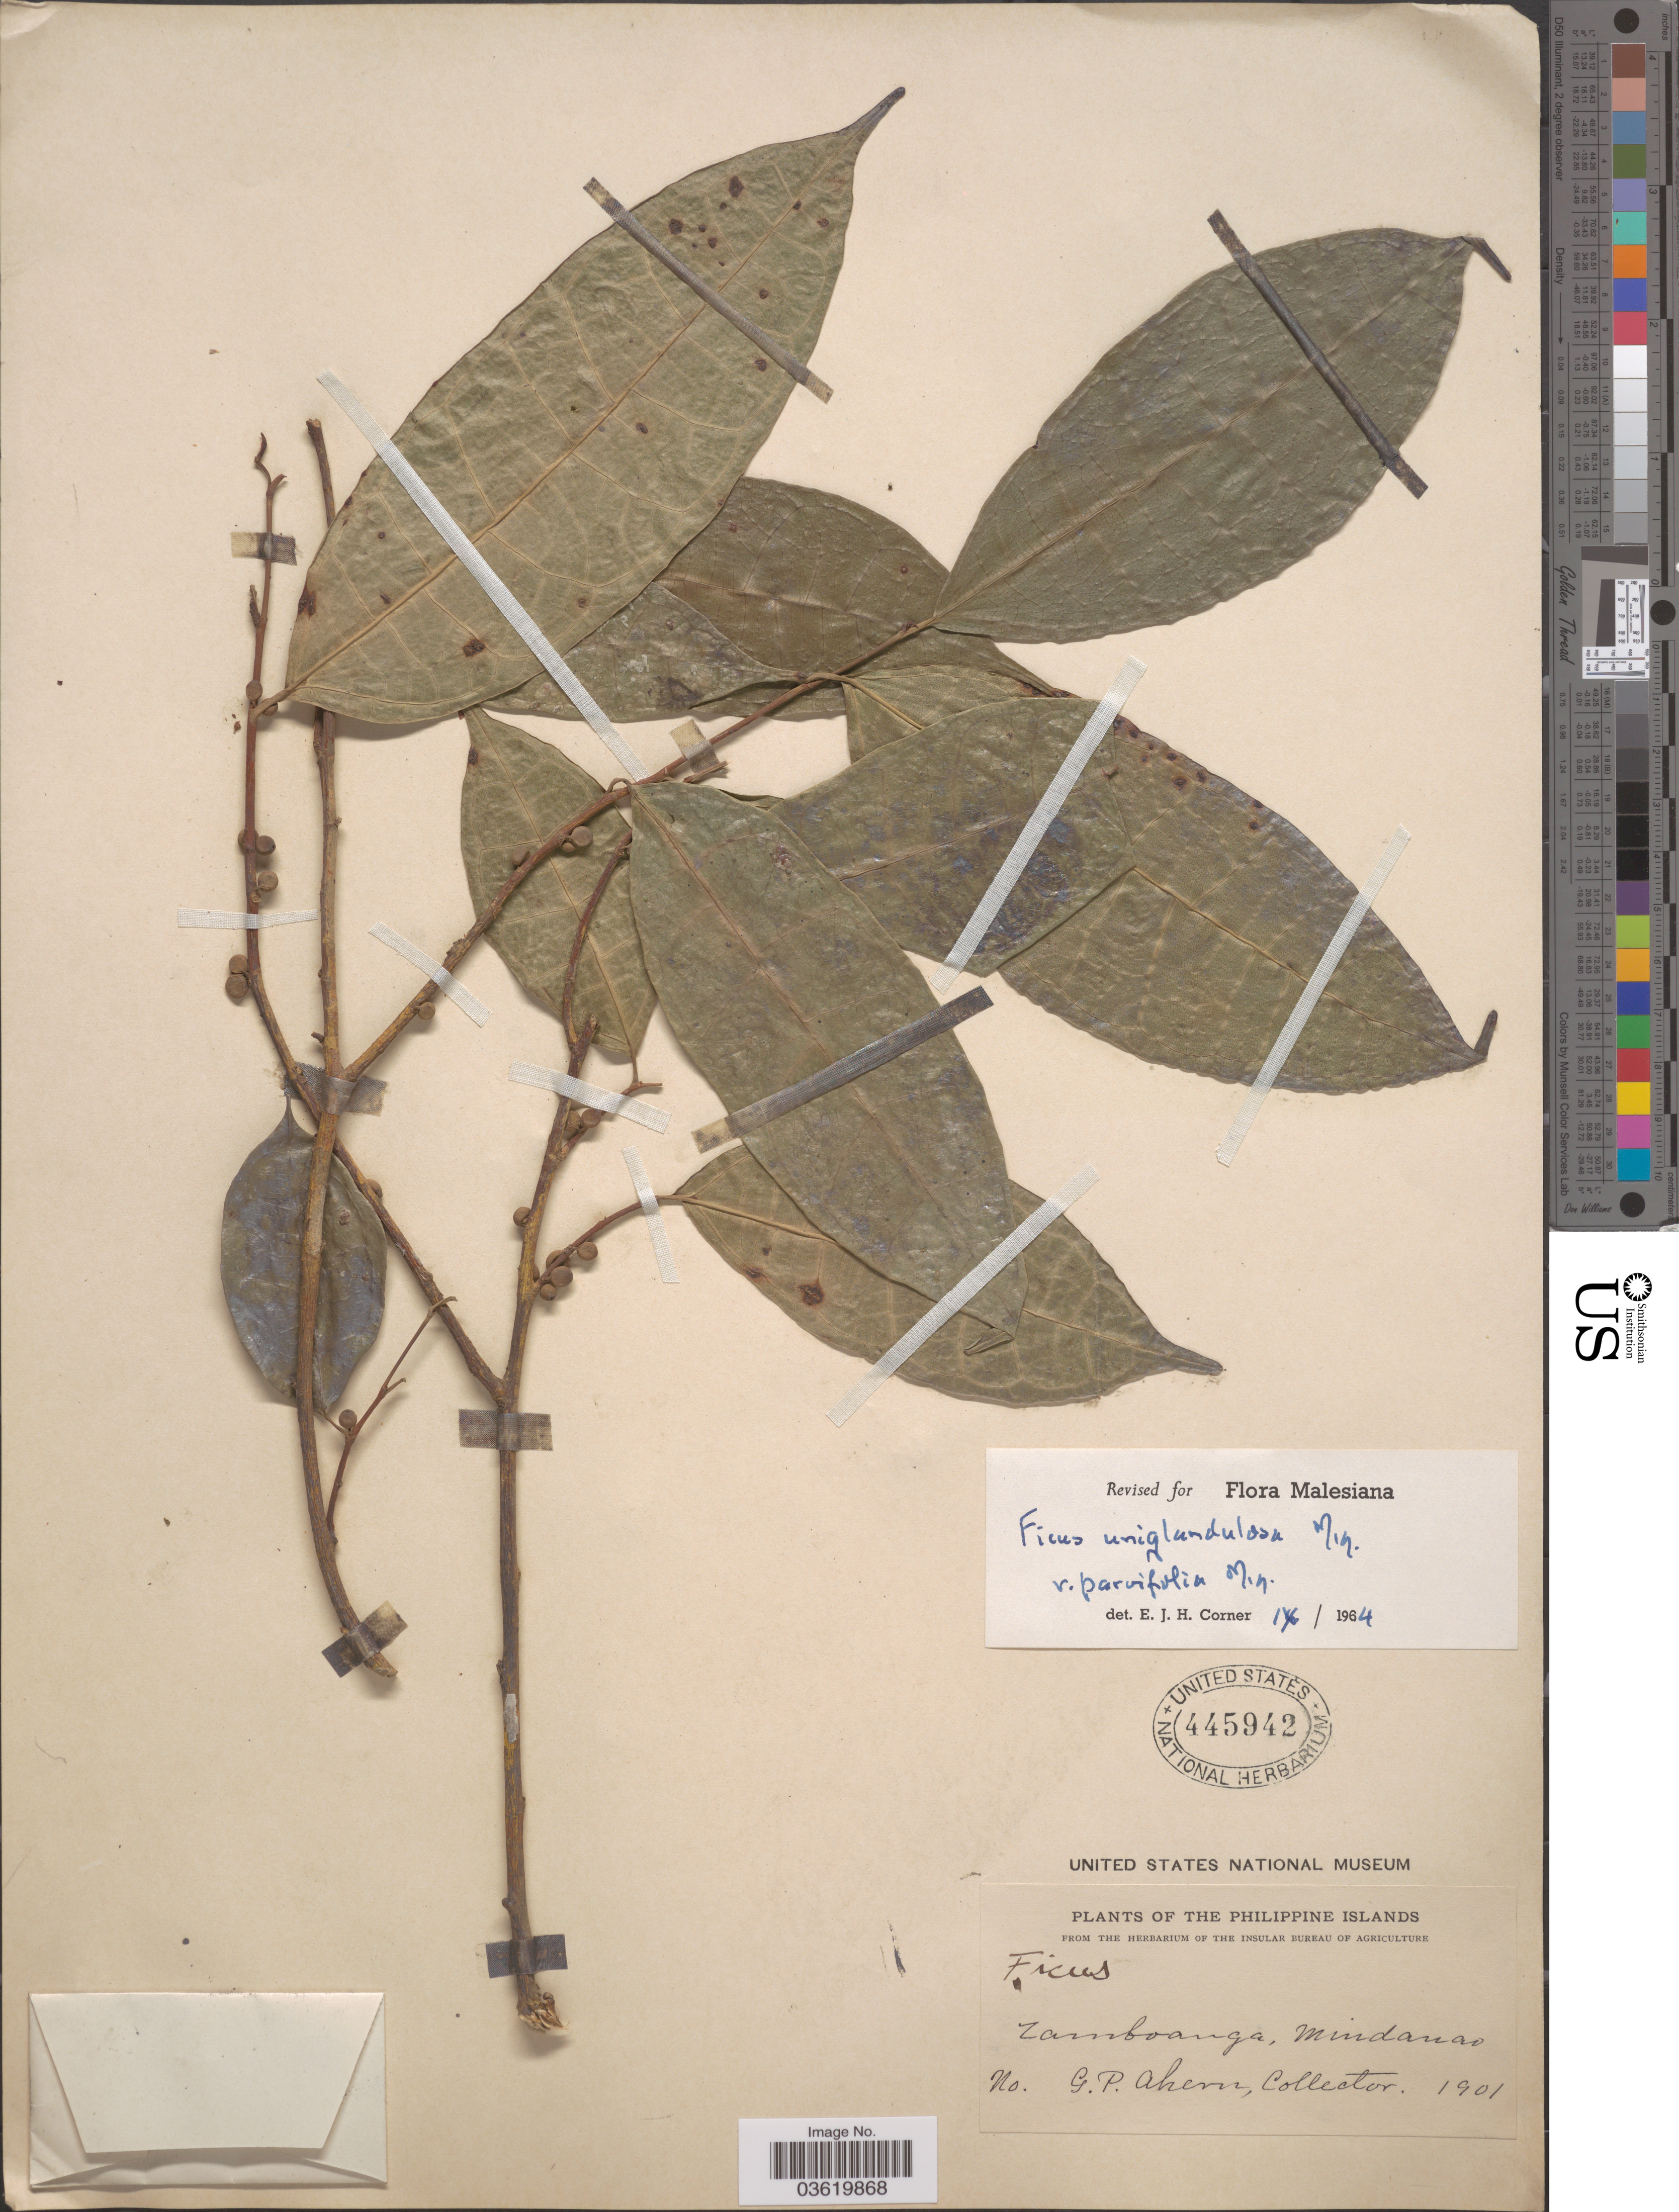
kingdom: Plantae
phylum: Tracheophyta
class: Magnoliopsida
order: Rosales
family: Moraceae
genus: Ficus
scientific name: Ficus uniglandulosa var. parvifolia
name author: Miq.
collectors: G. Ahern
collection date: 1901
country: Philippines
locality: Philippine Islands. Zamboanga, Mindanao.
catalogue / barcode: US 445942